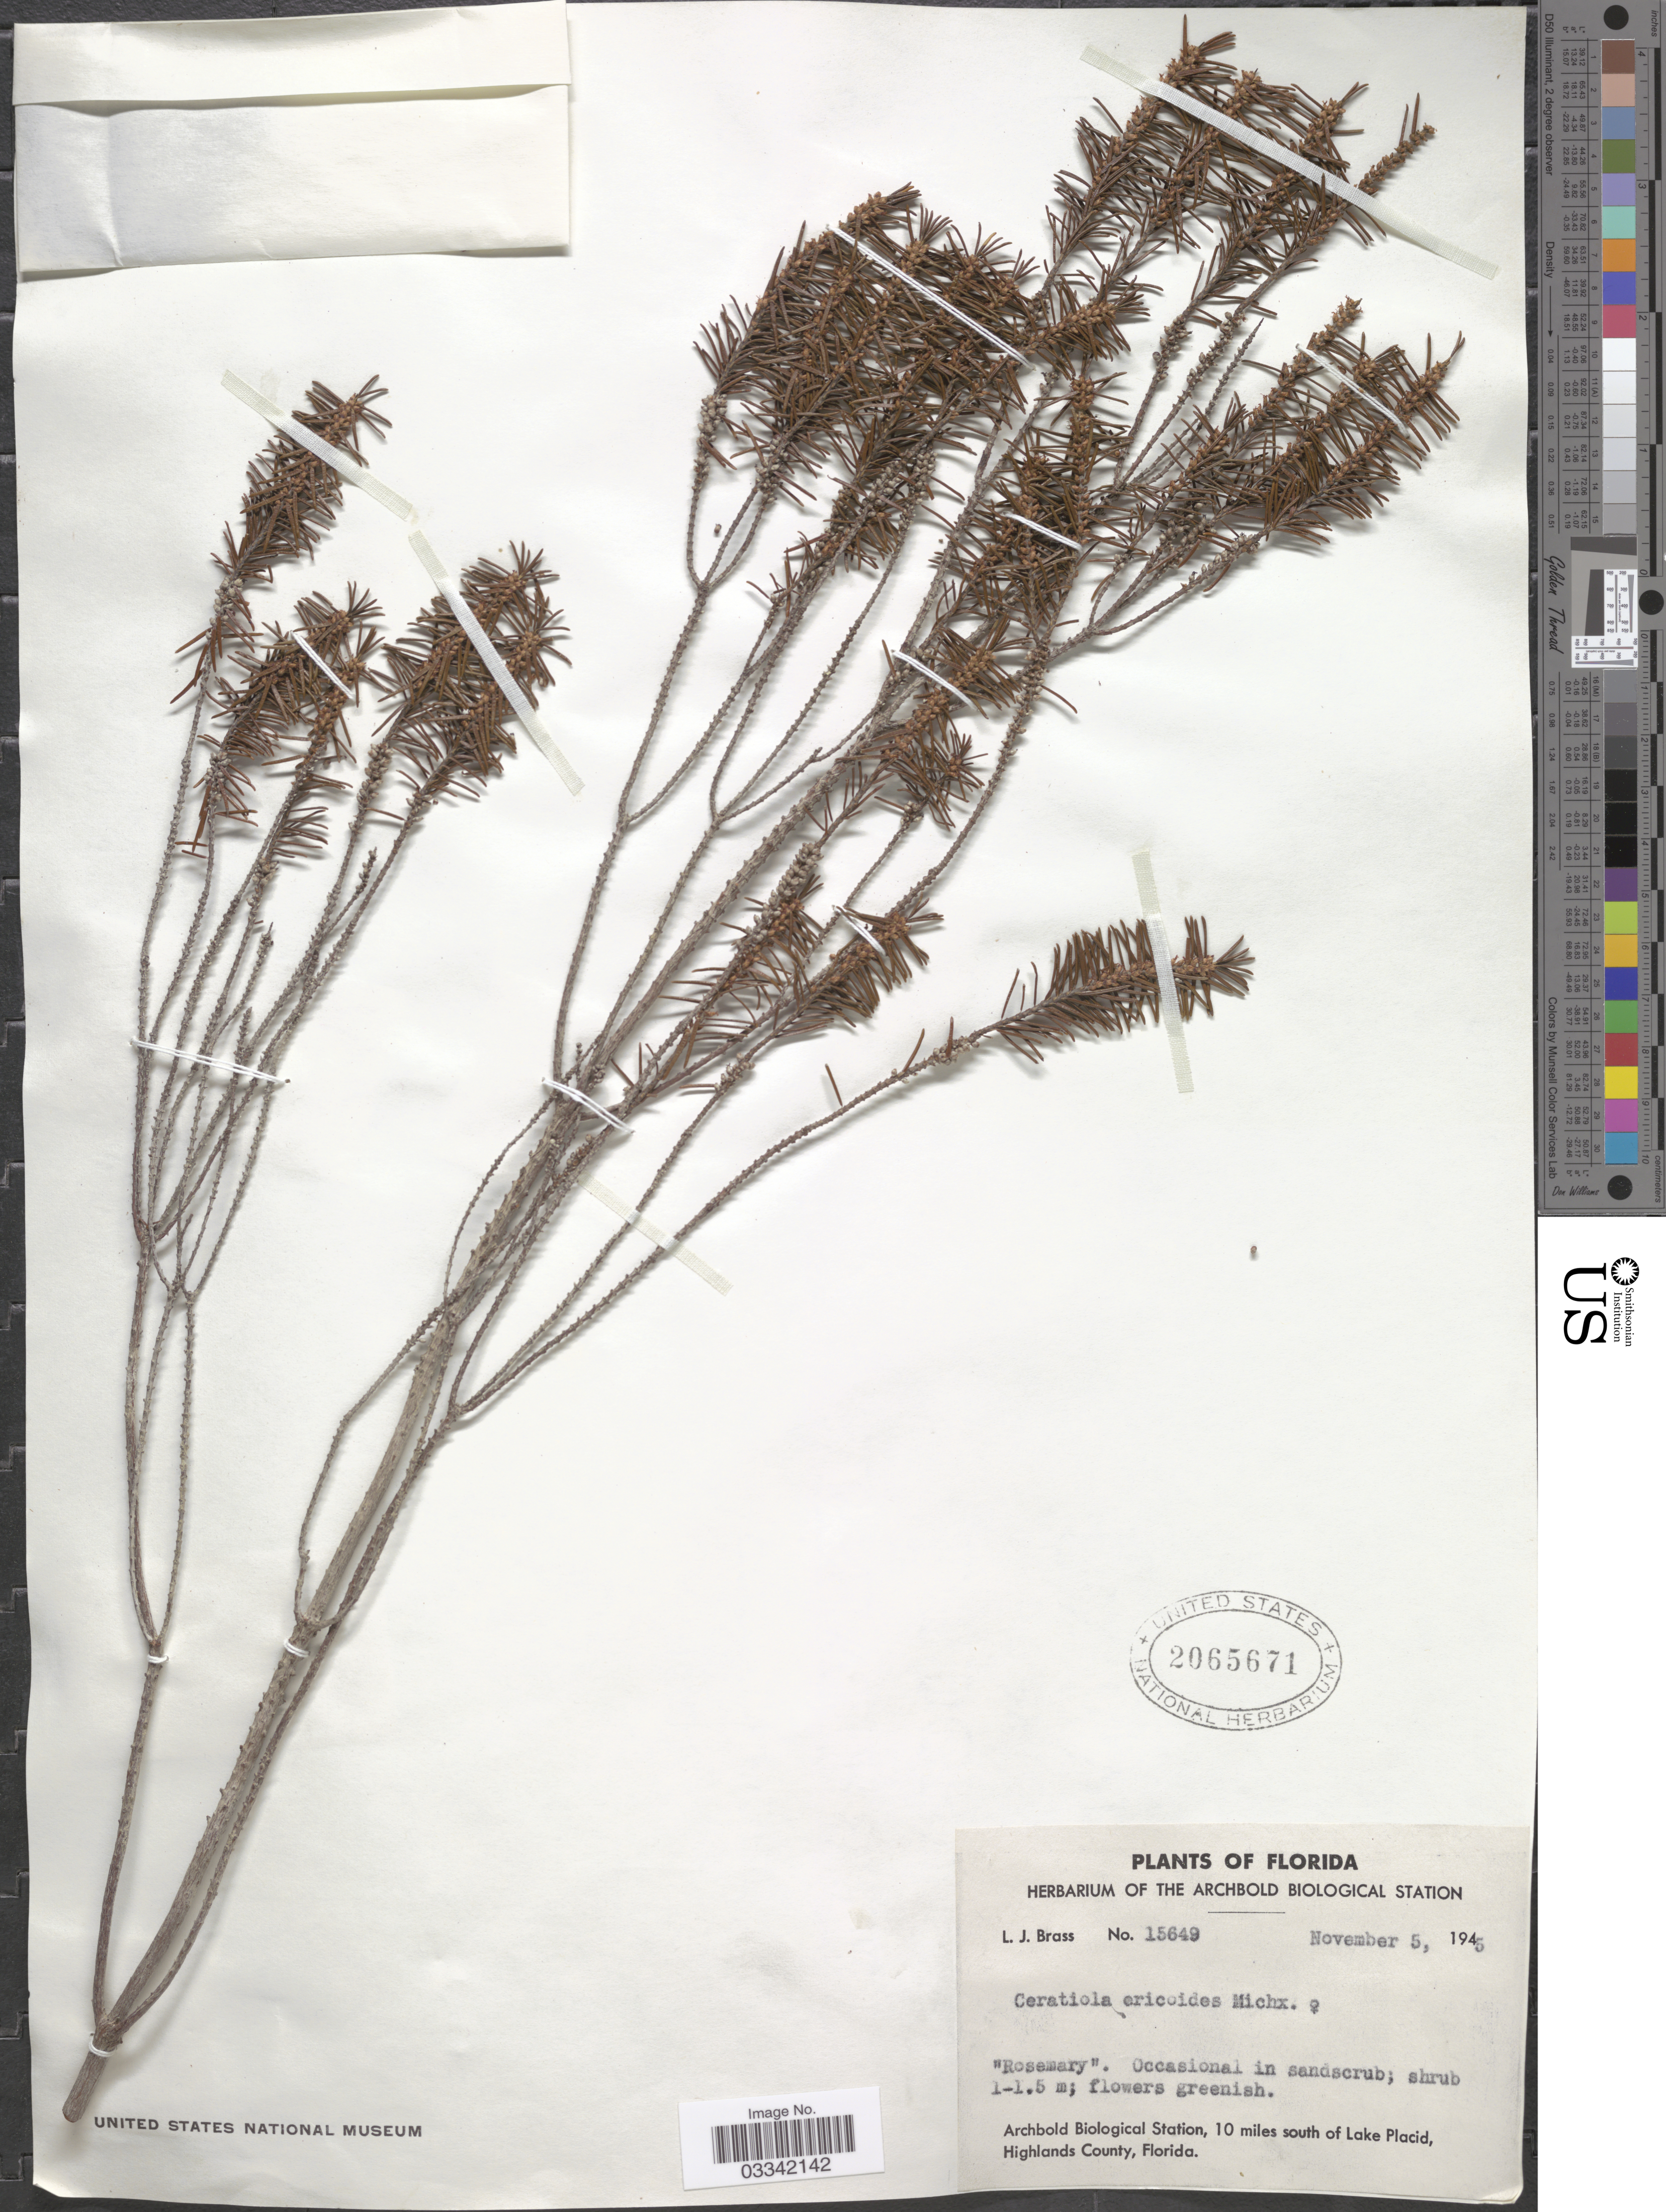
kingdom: Plantae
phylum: Tracheophyta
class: Magnoliopsida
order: Ericales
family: Ericaceae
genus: Ceratiola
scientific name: Ceratiola ericoides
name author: Michx.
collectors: L. J. Brass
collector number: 15649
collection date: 1945-11-05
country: United States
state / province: Florida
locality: Archbold Biological Station, 10 miles south of Lake Placid, Highlands County.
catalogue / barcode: US 2065671